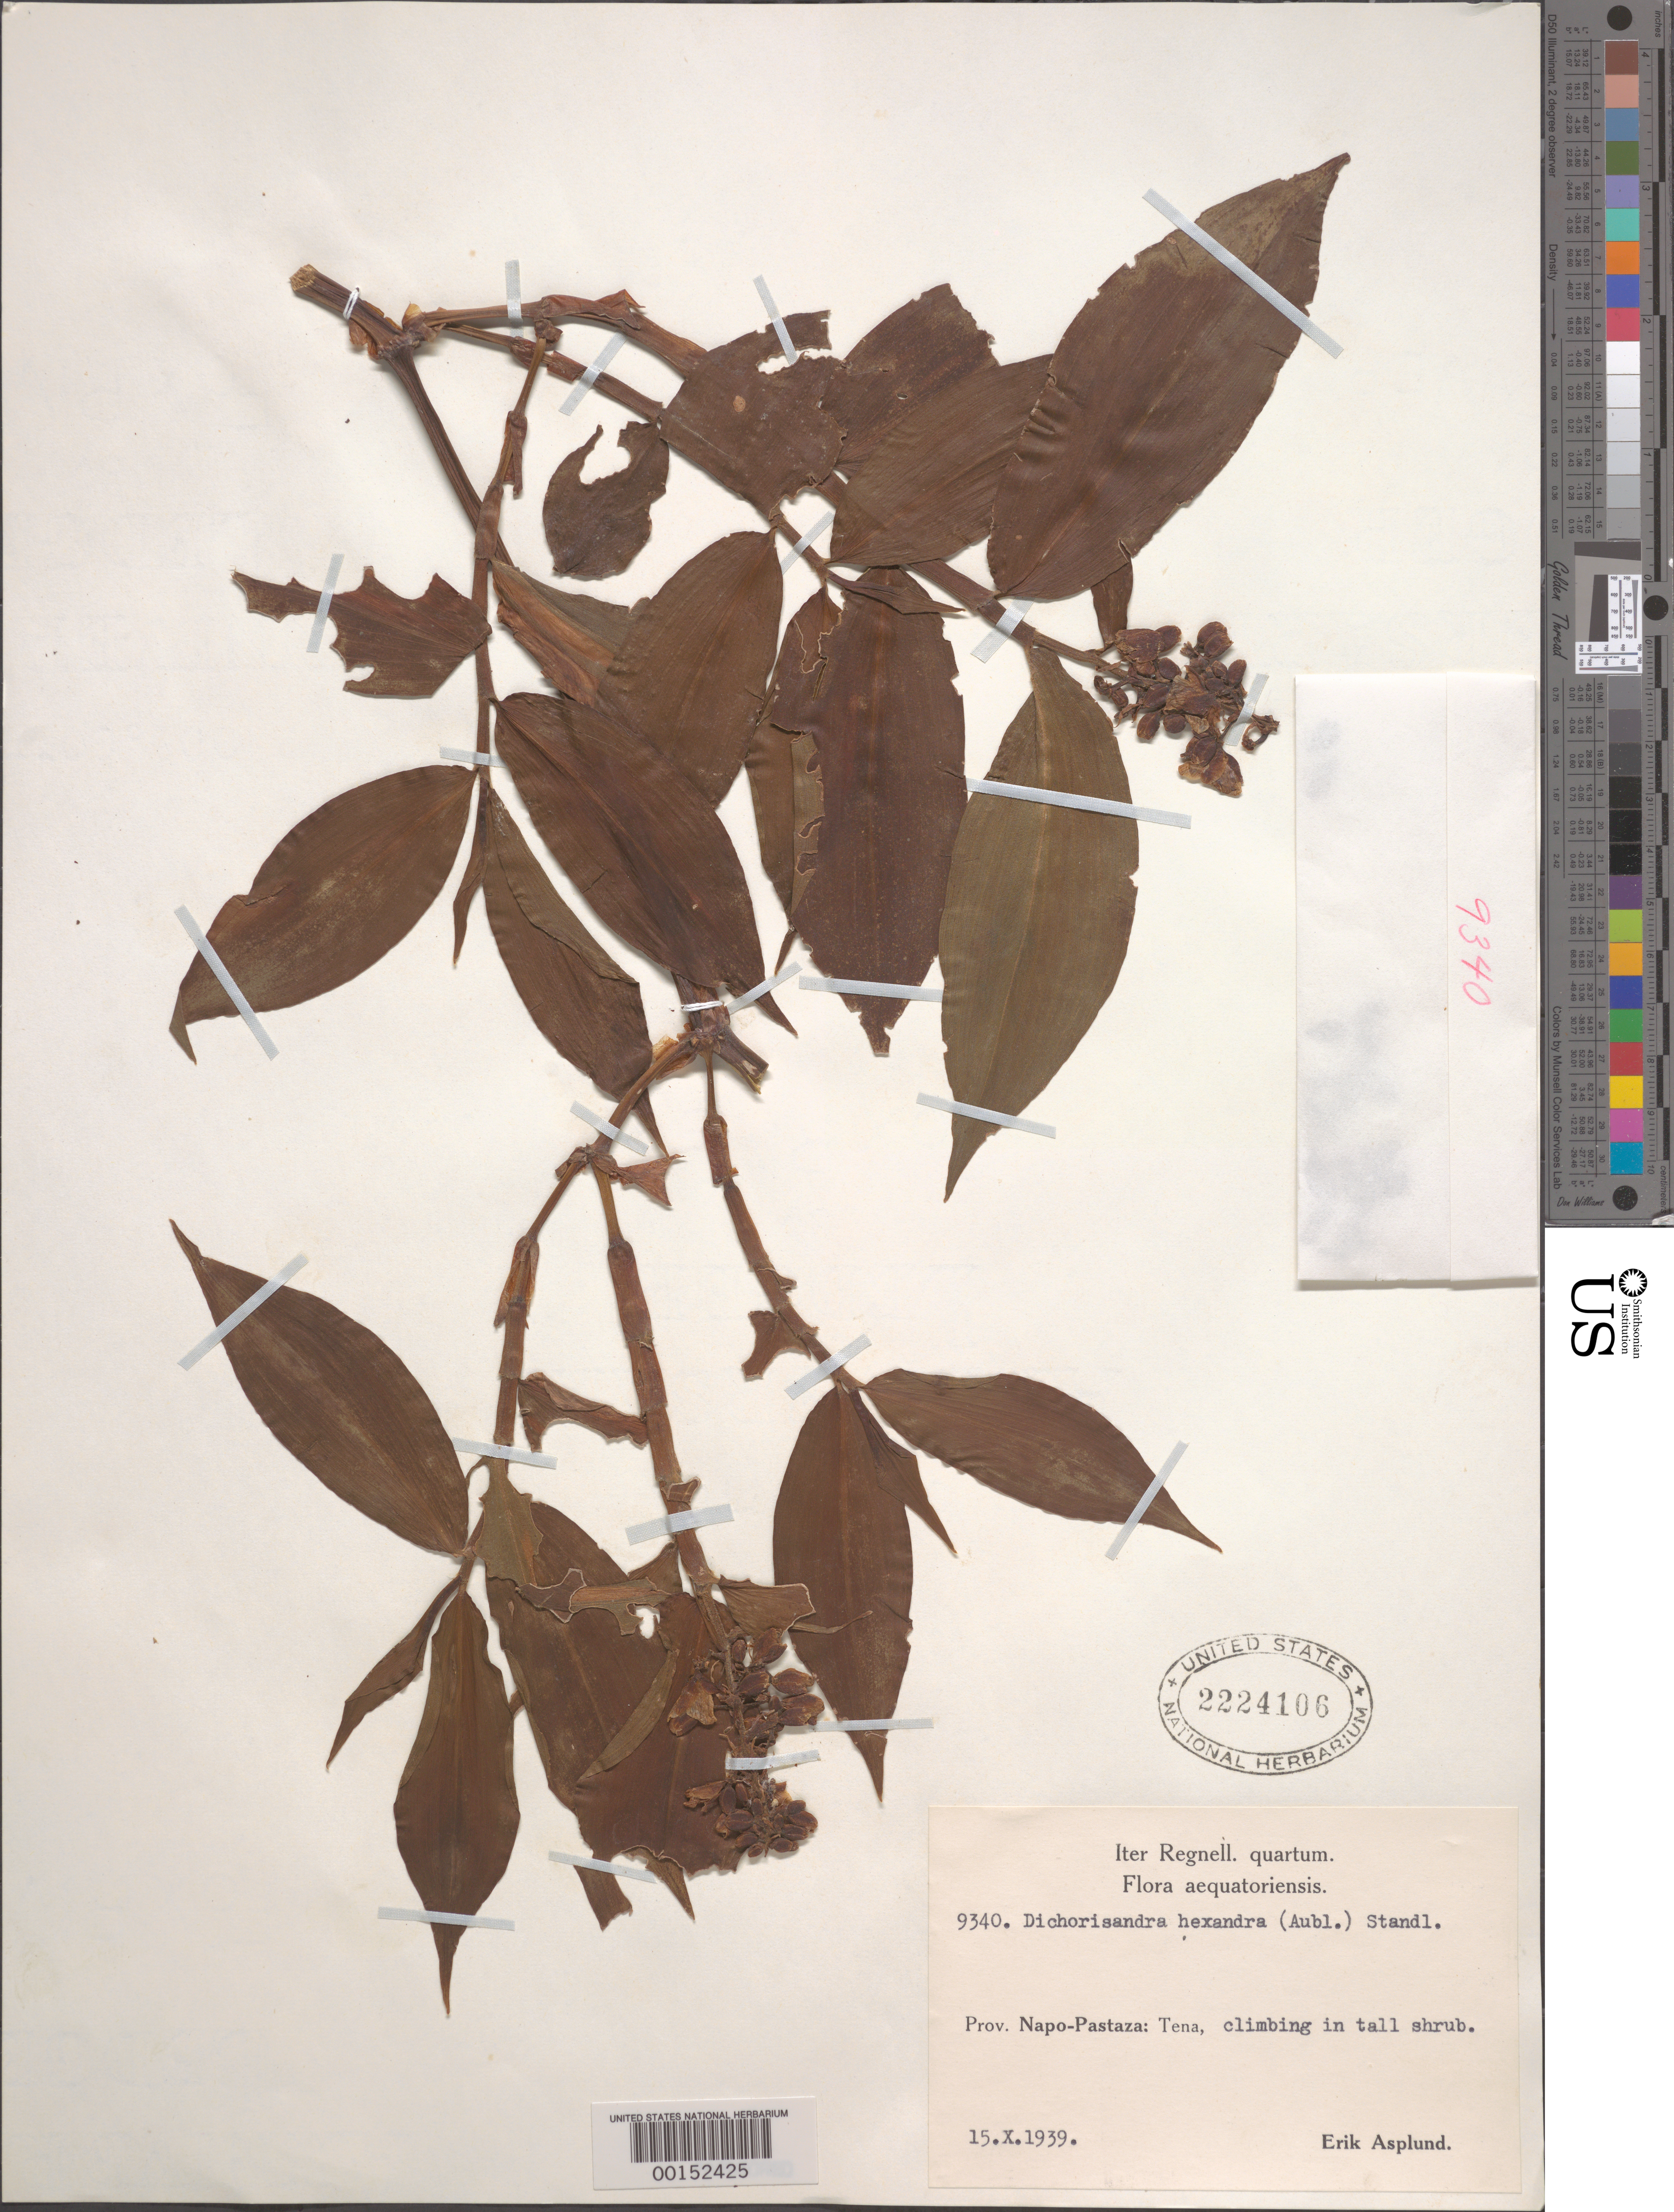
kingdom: Plantae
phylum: Tracheophyta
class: Liliopsida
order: Commelinales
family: Commelinaceae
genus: Dichorisandra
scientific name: Dichorisandra hexandra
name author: (Aubl.) Standl.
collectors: E. Asplund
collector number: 9340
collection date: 1939-10-15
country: Ecuador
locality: Prov. Napo-Pastaza: Tena.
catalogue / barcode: US 2224106